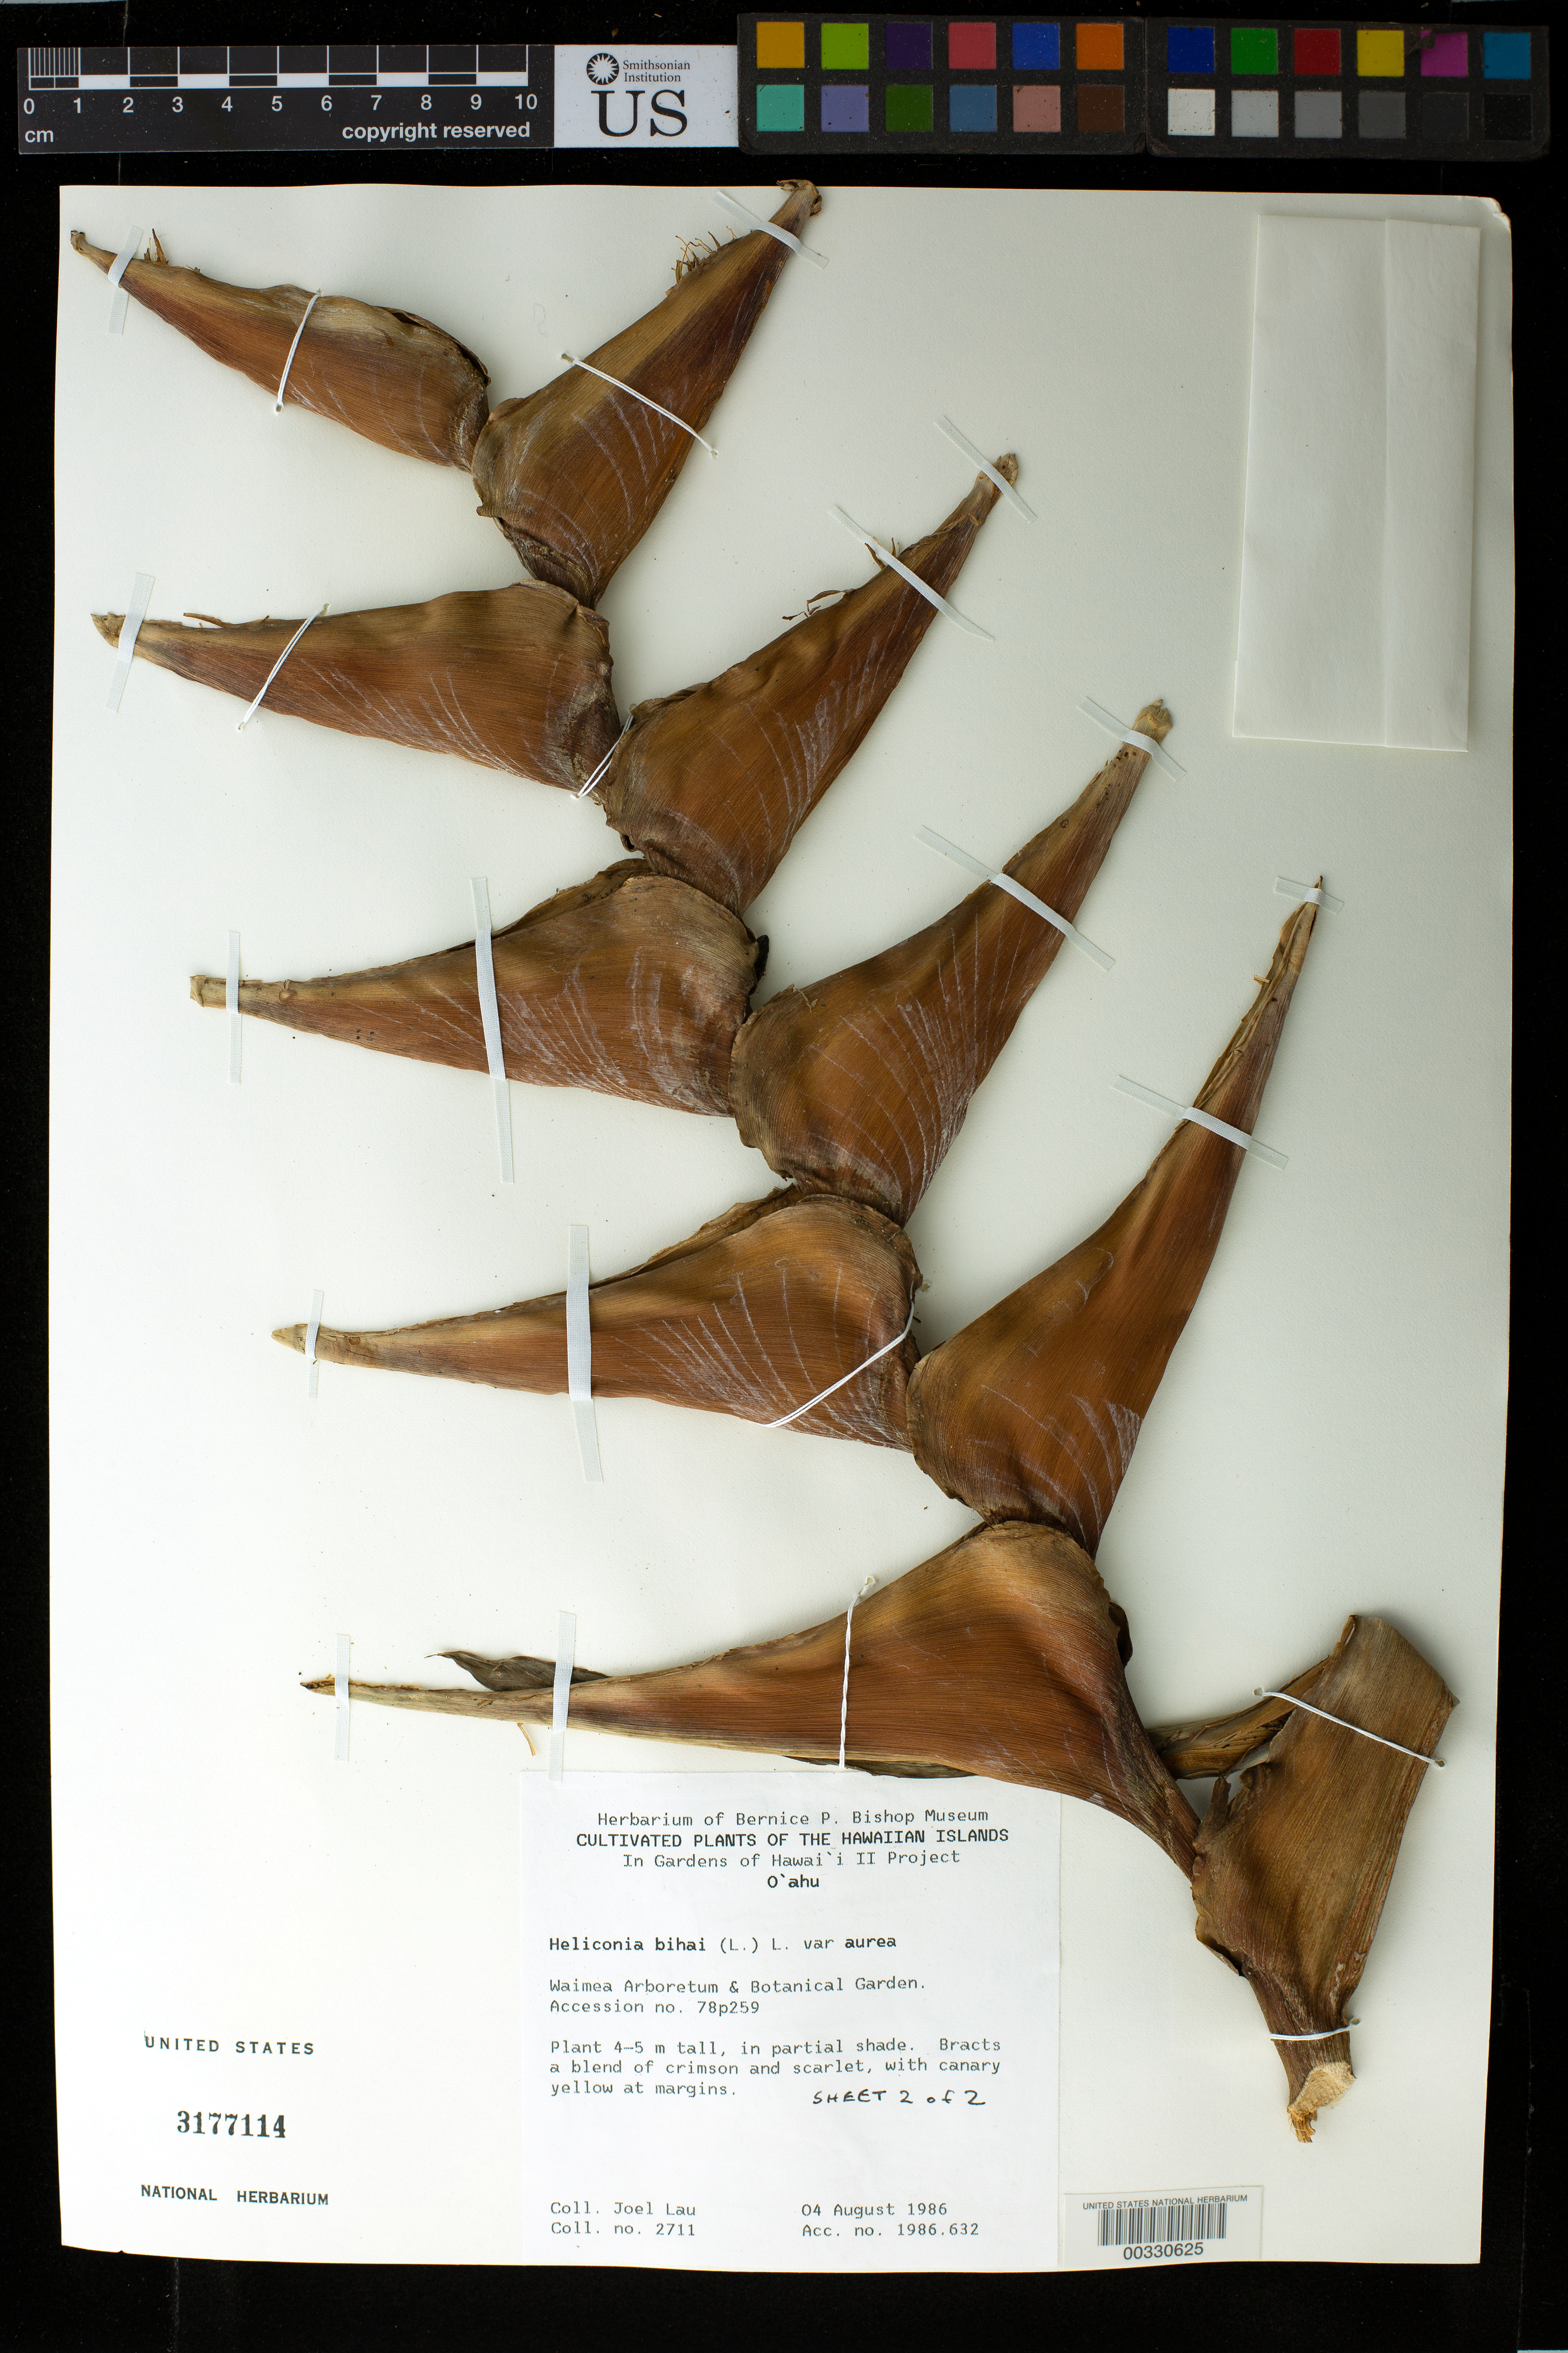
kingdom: Plantae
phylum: Tracheophyta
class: Liliopsida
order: Zingiberales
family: Heliconiaceae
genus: Heliconia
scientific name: Heliconia bihai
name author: (L.) L.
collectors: J. Lau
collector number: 2711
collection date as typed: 04 Aug 1986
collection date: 1986-08-04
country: United States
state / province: Florida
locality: Southern Florida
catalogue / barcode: US 3177114